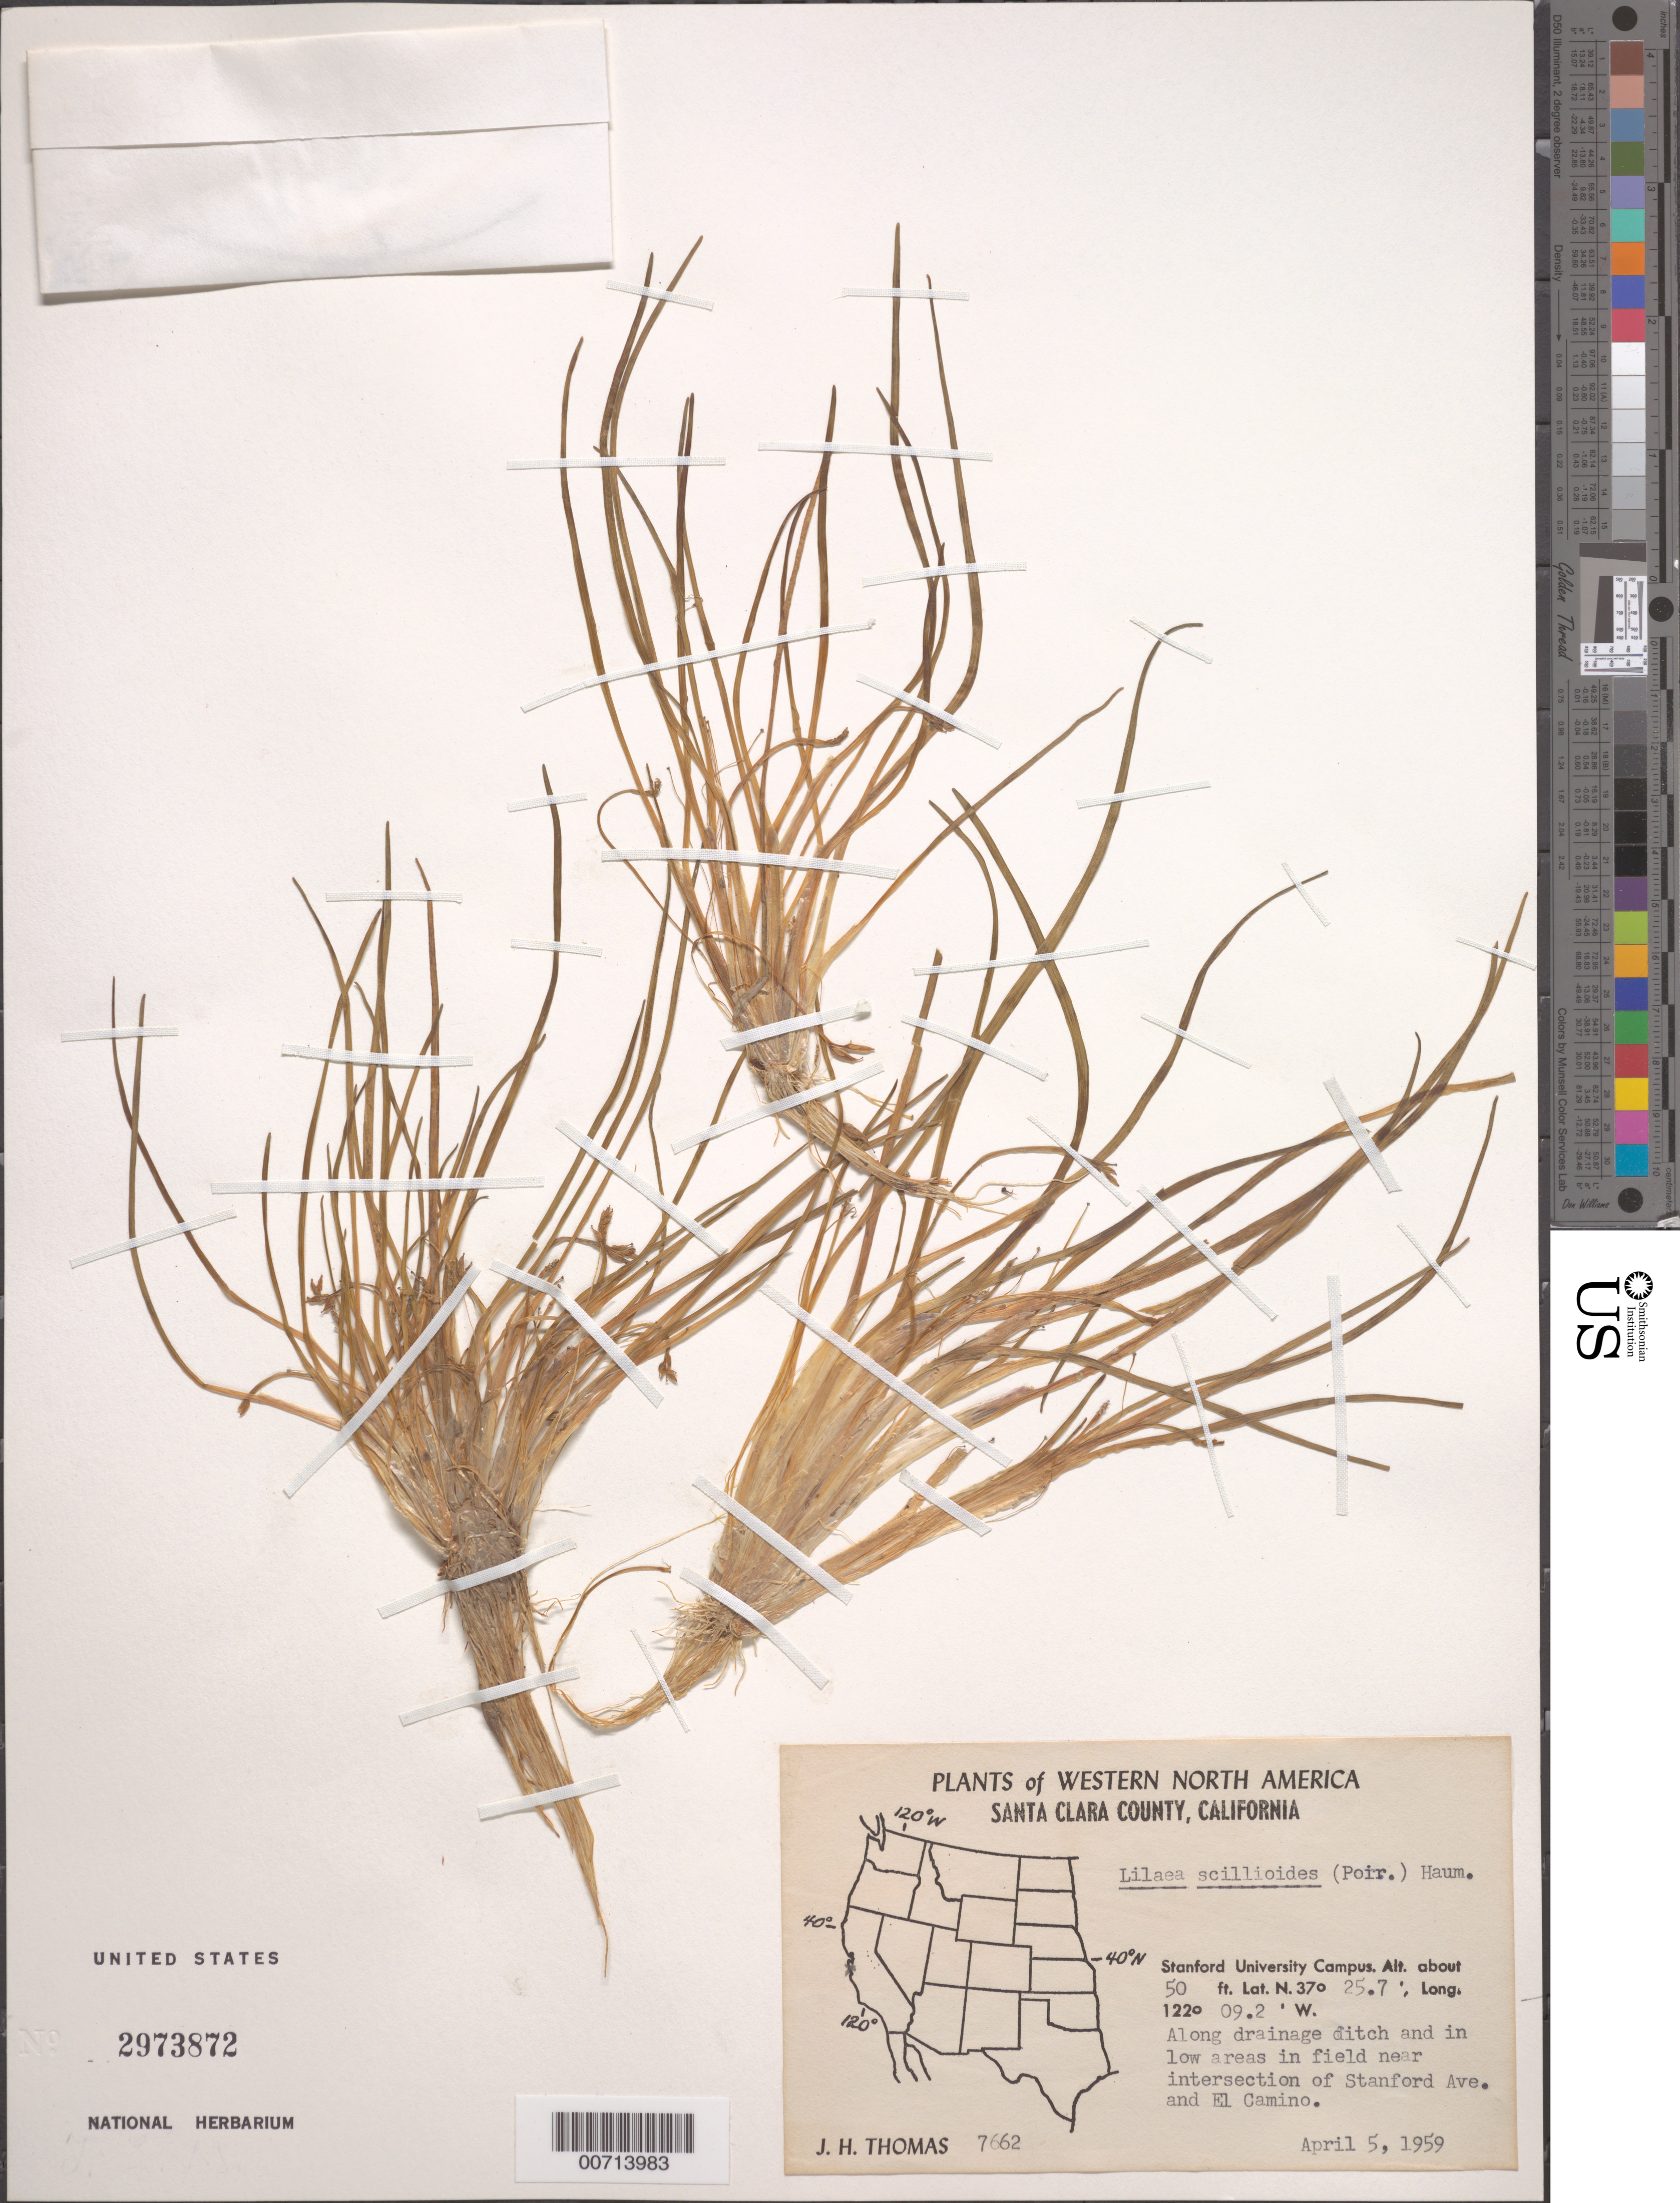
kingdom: Plantae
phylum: Tracheophyta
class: Liliopsida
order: Alismatales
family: Juncaginaceae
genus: Triglochin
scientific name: Triglochin scilloides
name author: (Poir.) Mering & Kadereit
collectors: J. H. Thomas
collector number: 7662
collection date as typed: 05 Apr 1059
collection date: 1959-04-05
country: United States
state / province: California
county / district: Santa Clara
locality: Intersection of Stanford Ave. and El Camino. Stanford University Campus.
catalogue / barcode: US 2973872